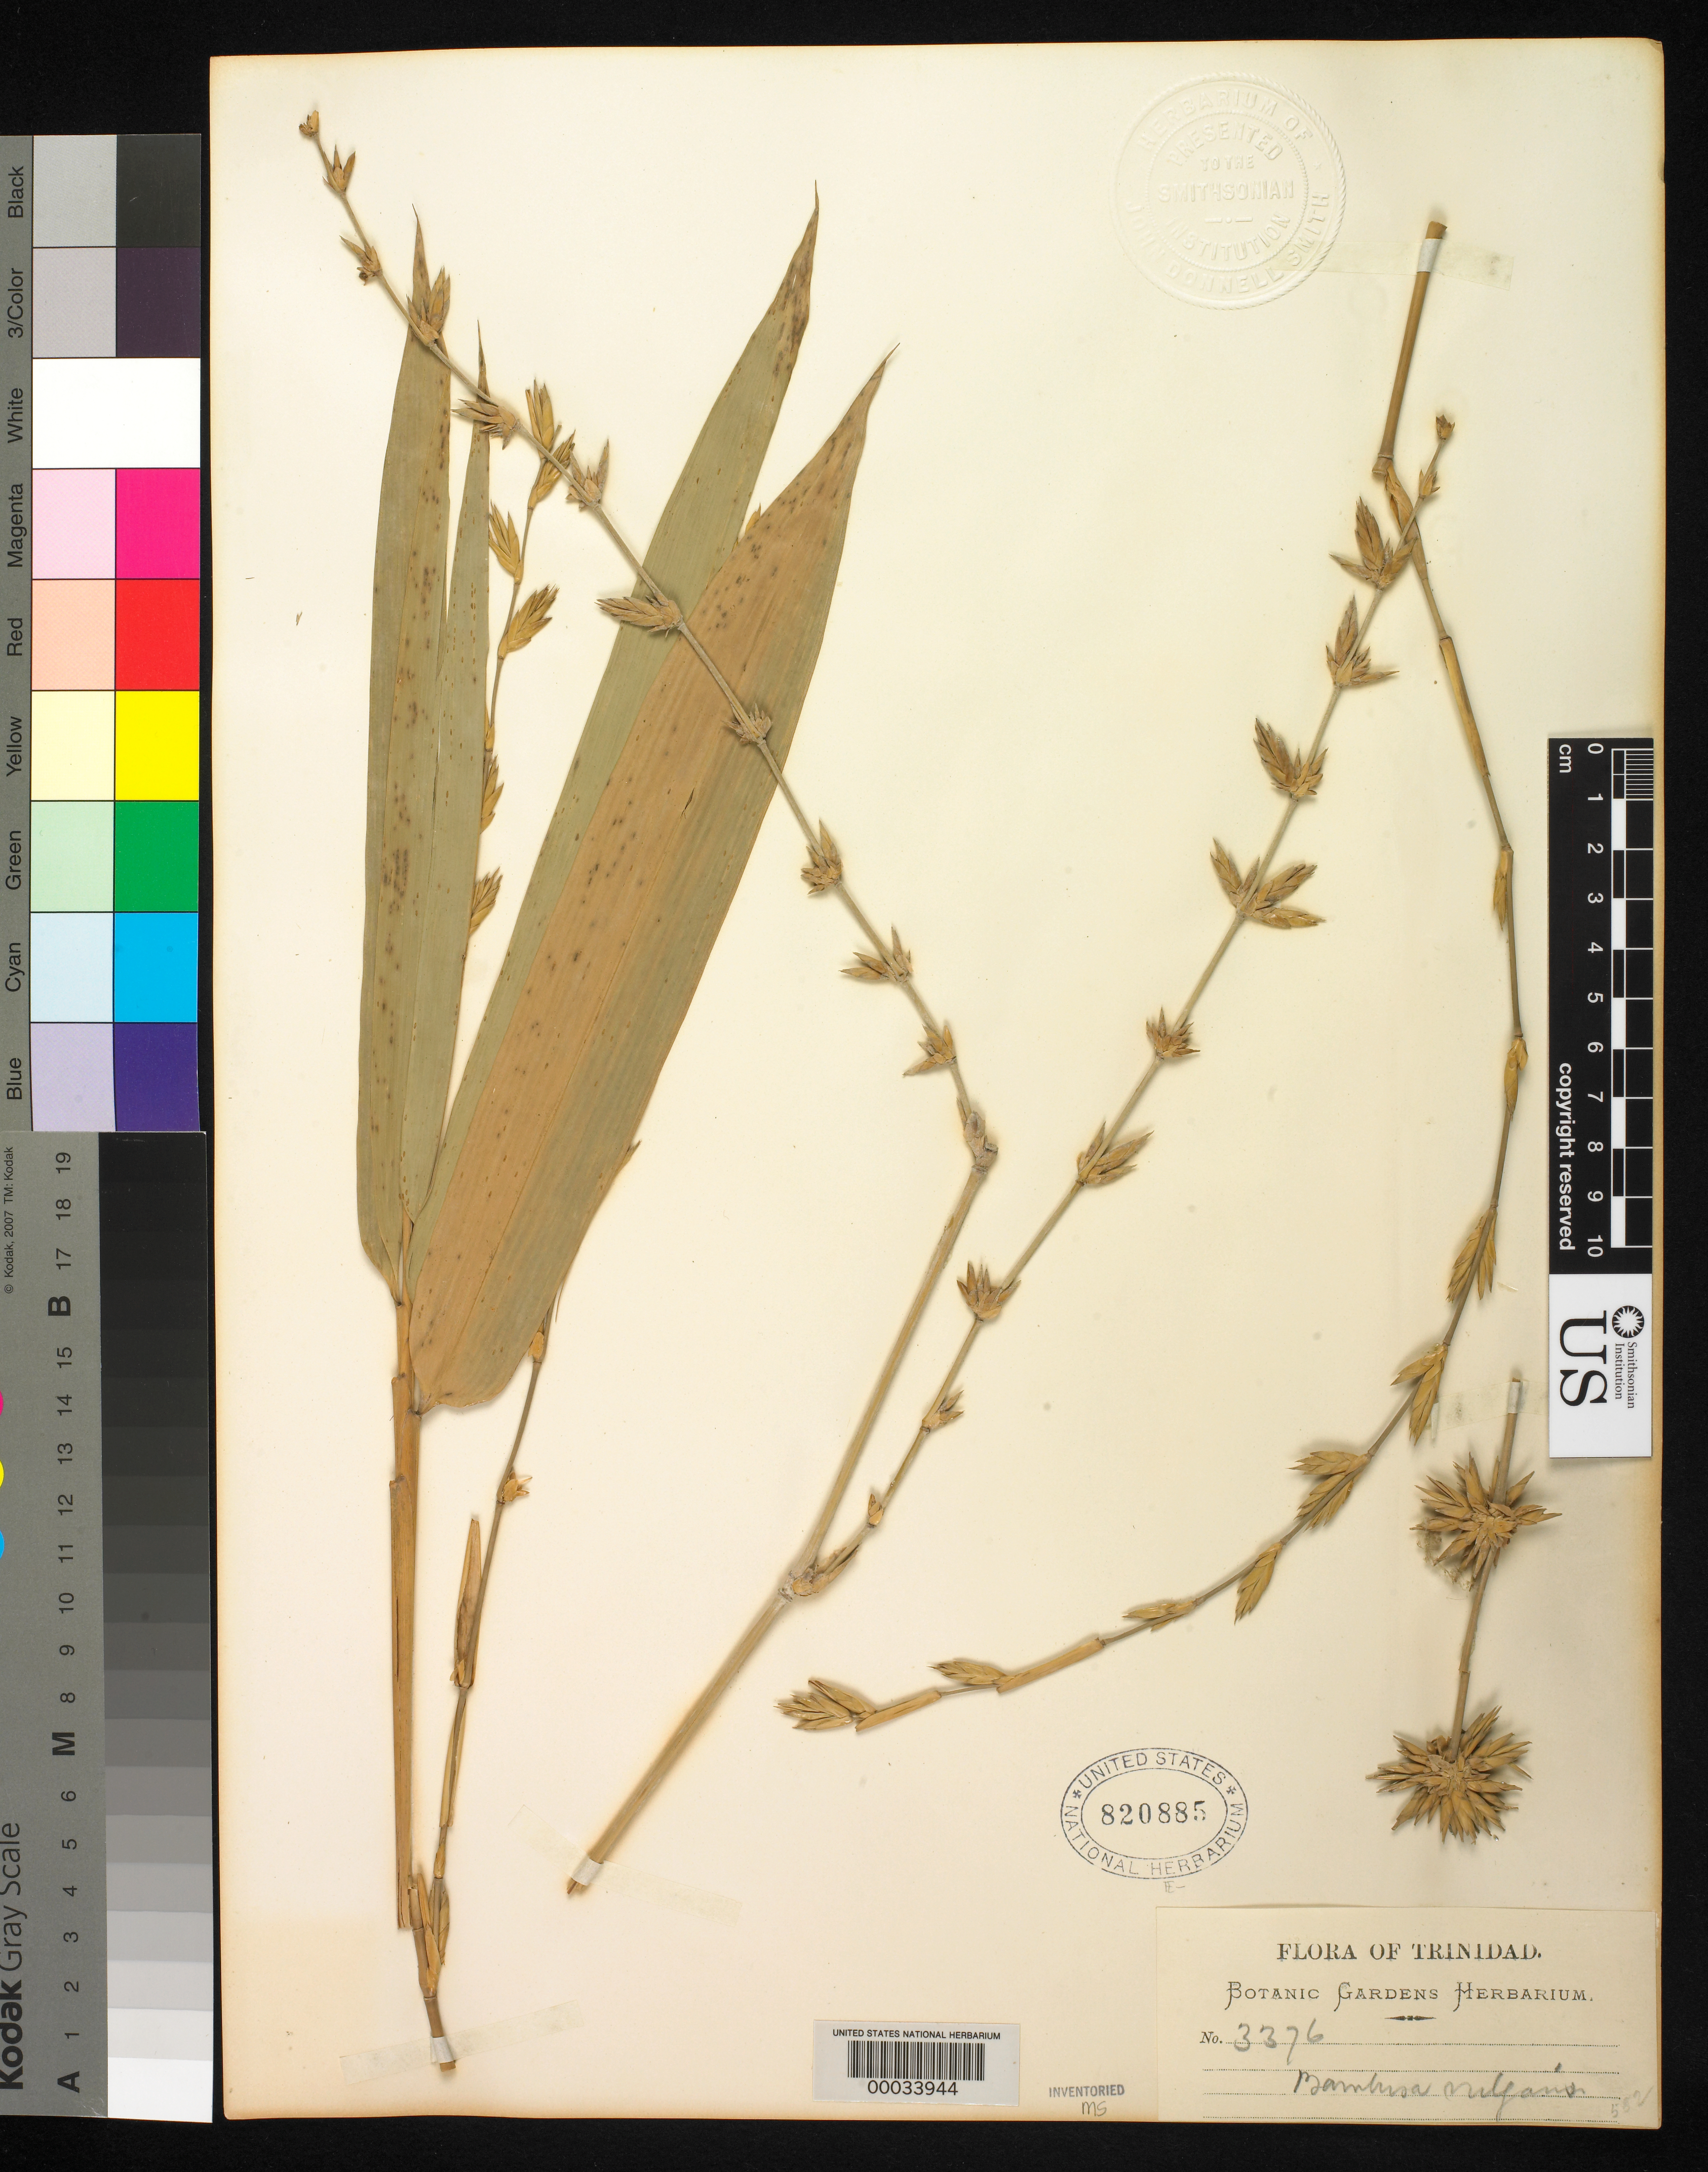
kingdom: Plantae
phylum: Tracheophyta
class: Liliopsida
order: Poales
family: Poaceae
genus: Bambusa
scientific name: Bambusa vulgaris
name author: Schrad. ex J.C. Wendl.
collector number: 3376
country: Trinidad and Tobago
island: Trinidad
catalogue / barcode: US 820885